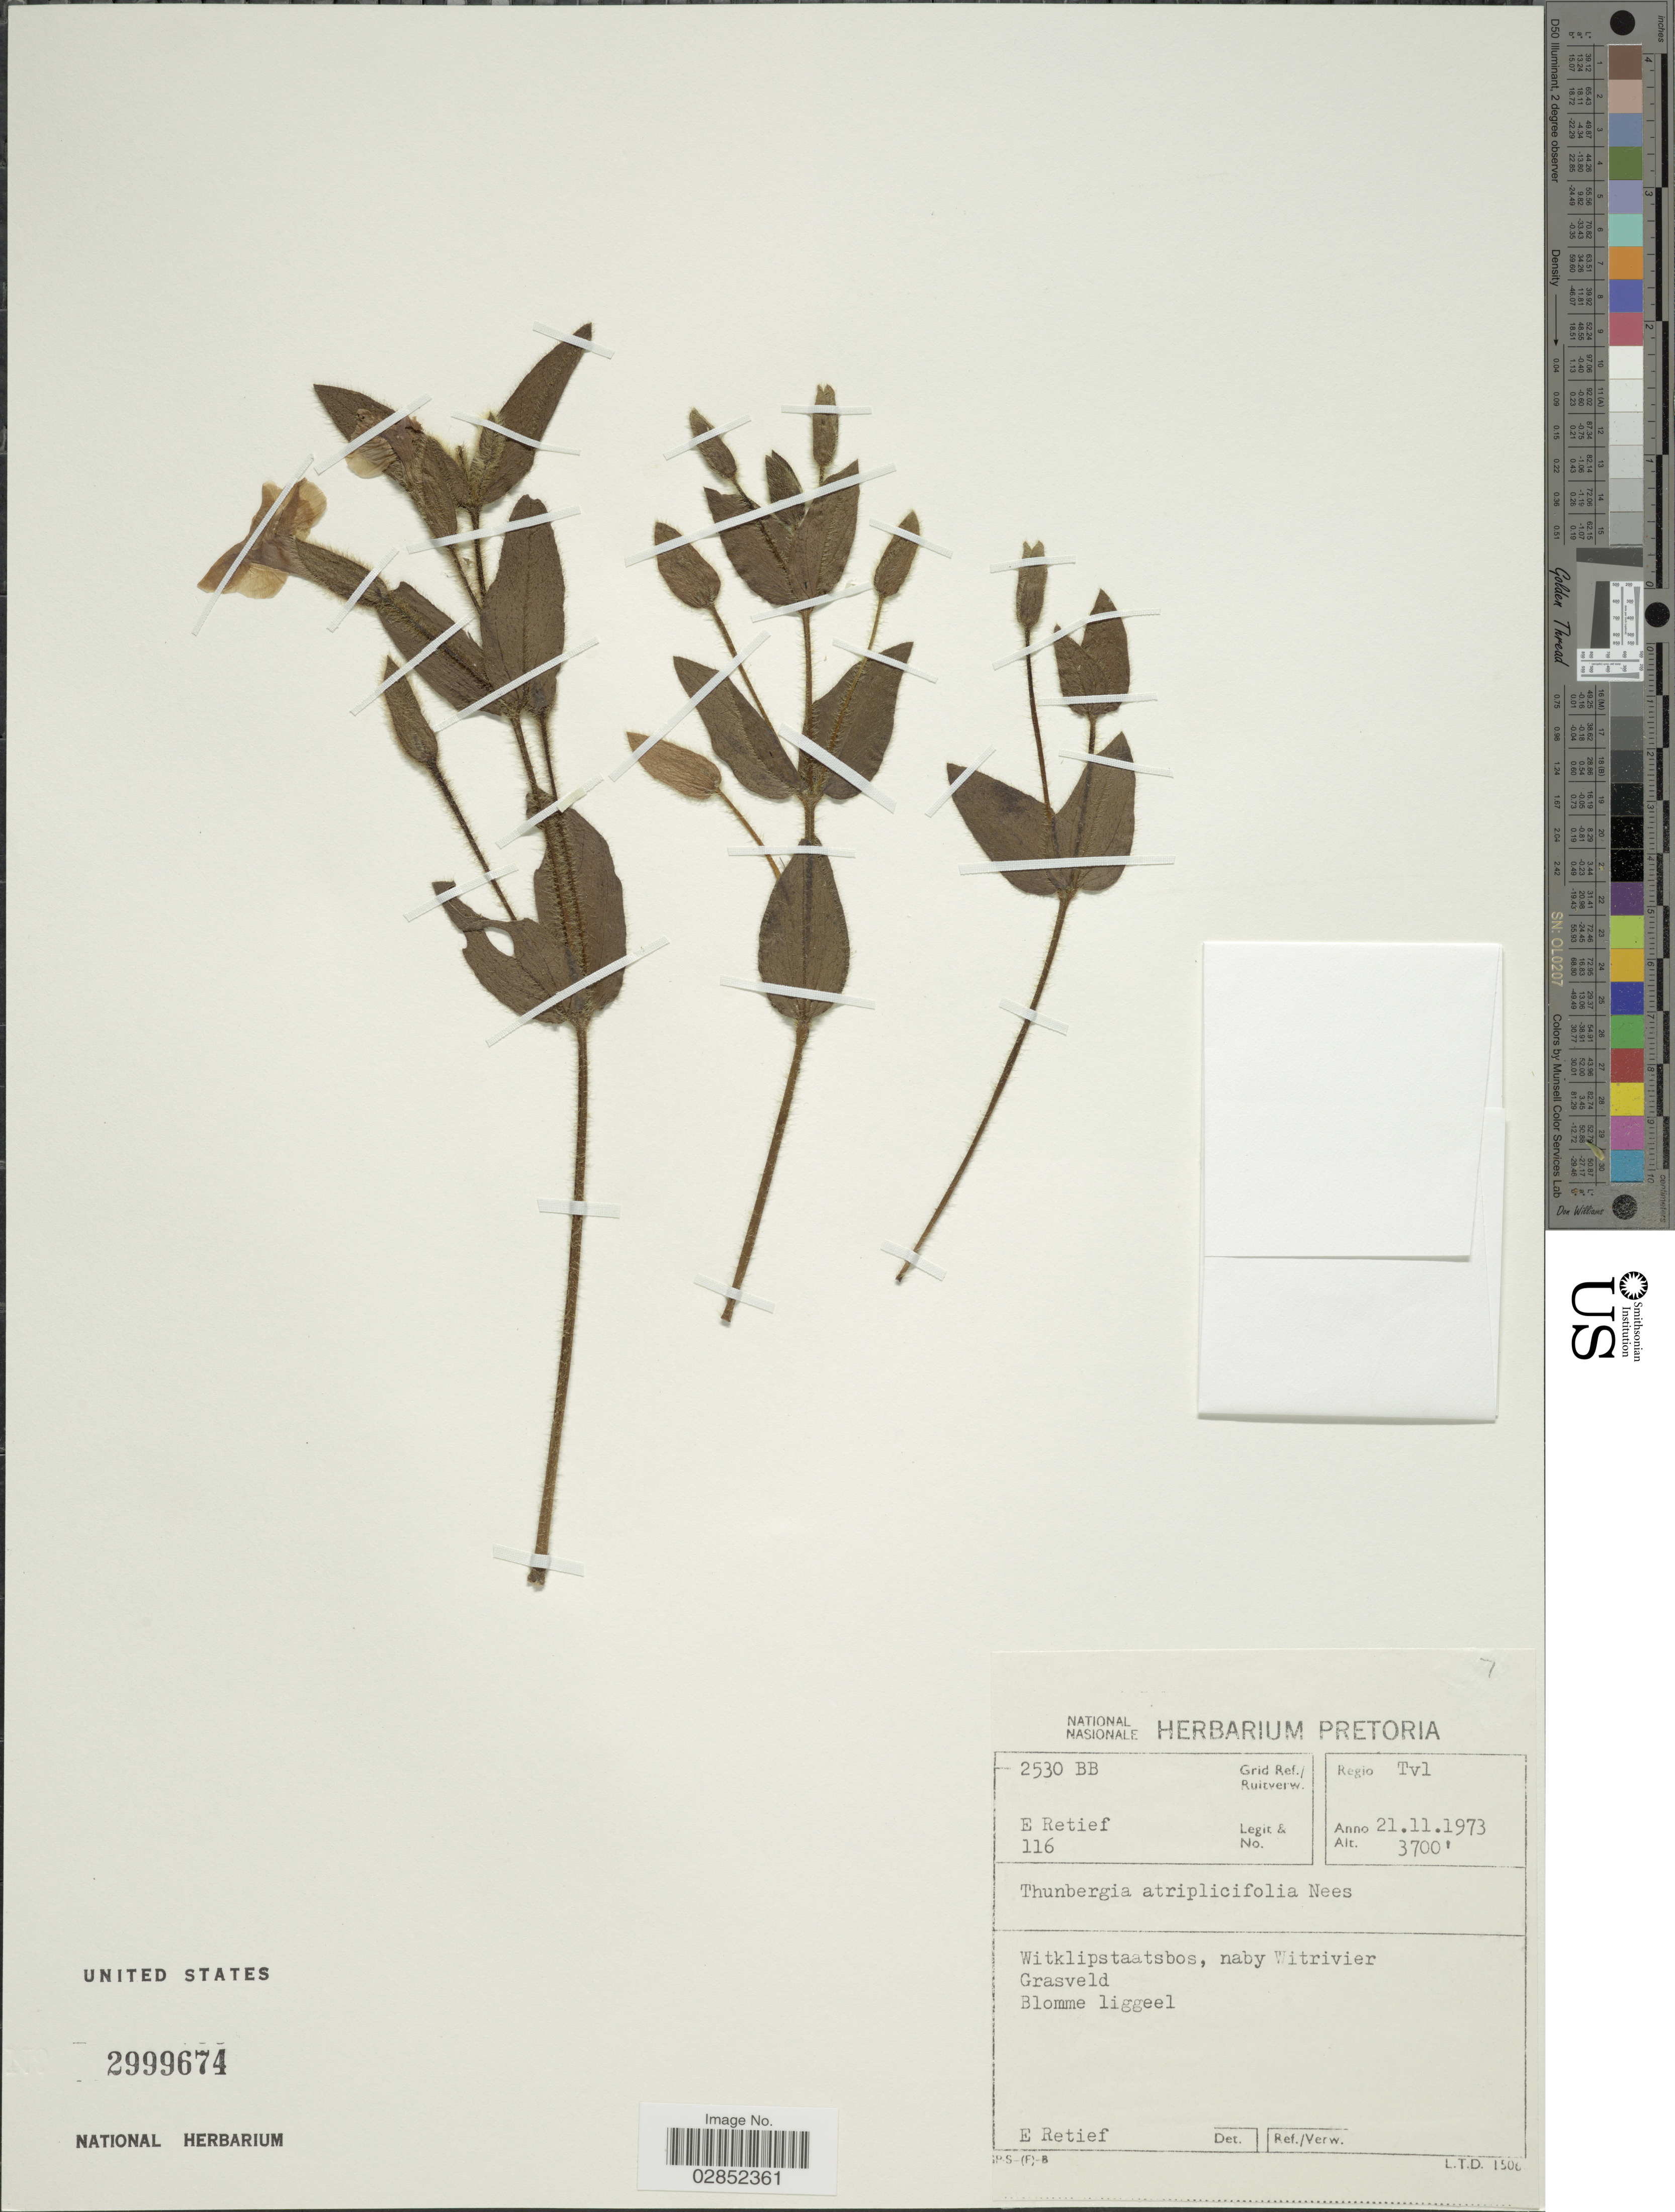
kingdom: Plantae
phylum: Tracheophyta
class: Magnoliopsida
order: Lamiales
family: Acanthaceae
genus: Thunbergia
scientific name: Thunbergia atriplicifolia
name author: E. Mey. ex Nees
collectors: E. Retief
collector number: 116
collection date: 1973-11-21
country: South Africa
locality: Regio Tvl, Grid Ref./Ruitverw. 2530 BB, Witklipstaatbos, naby Witrivier.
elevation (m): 1128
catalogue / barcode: US 2999674